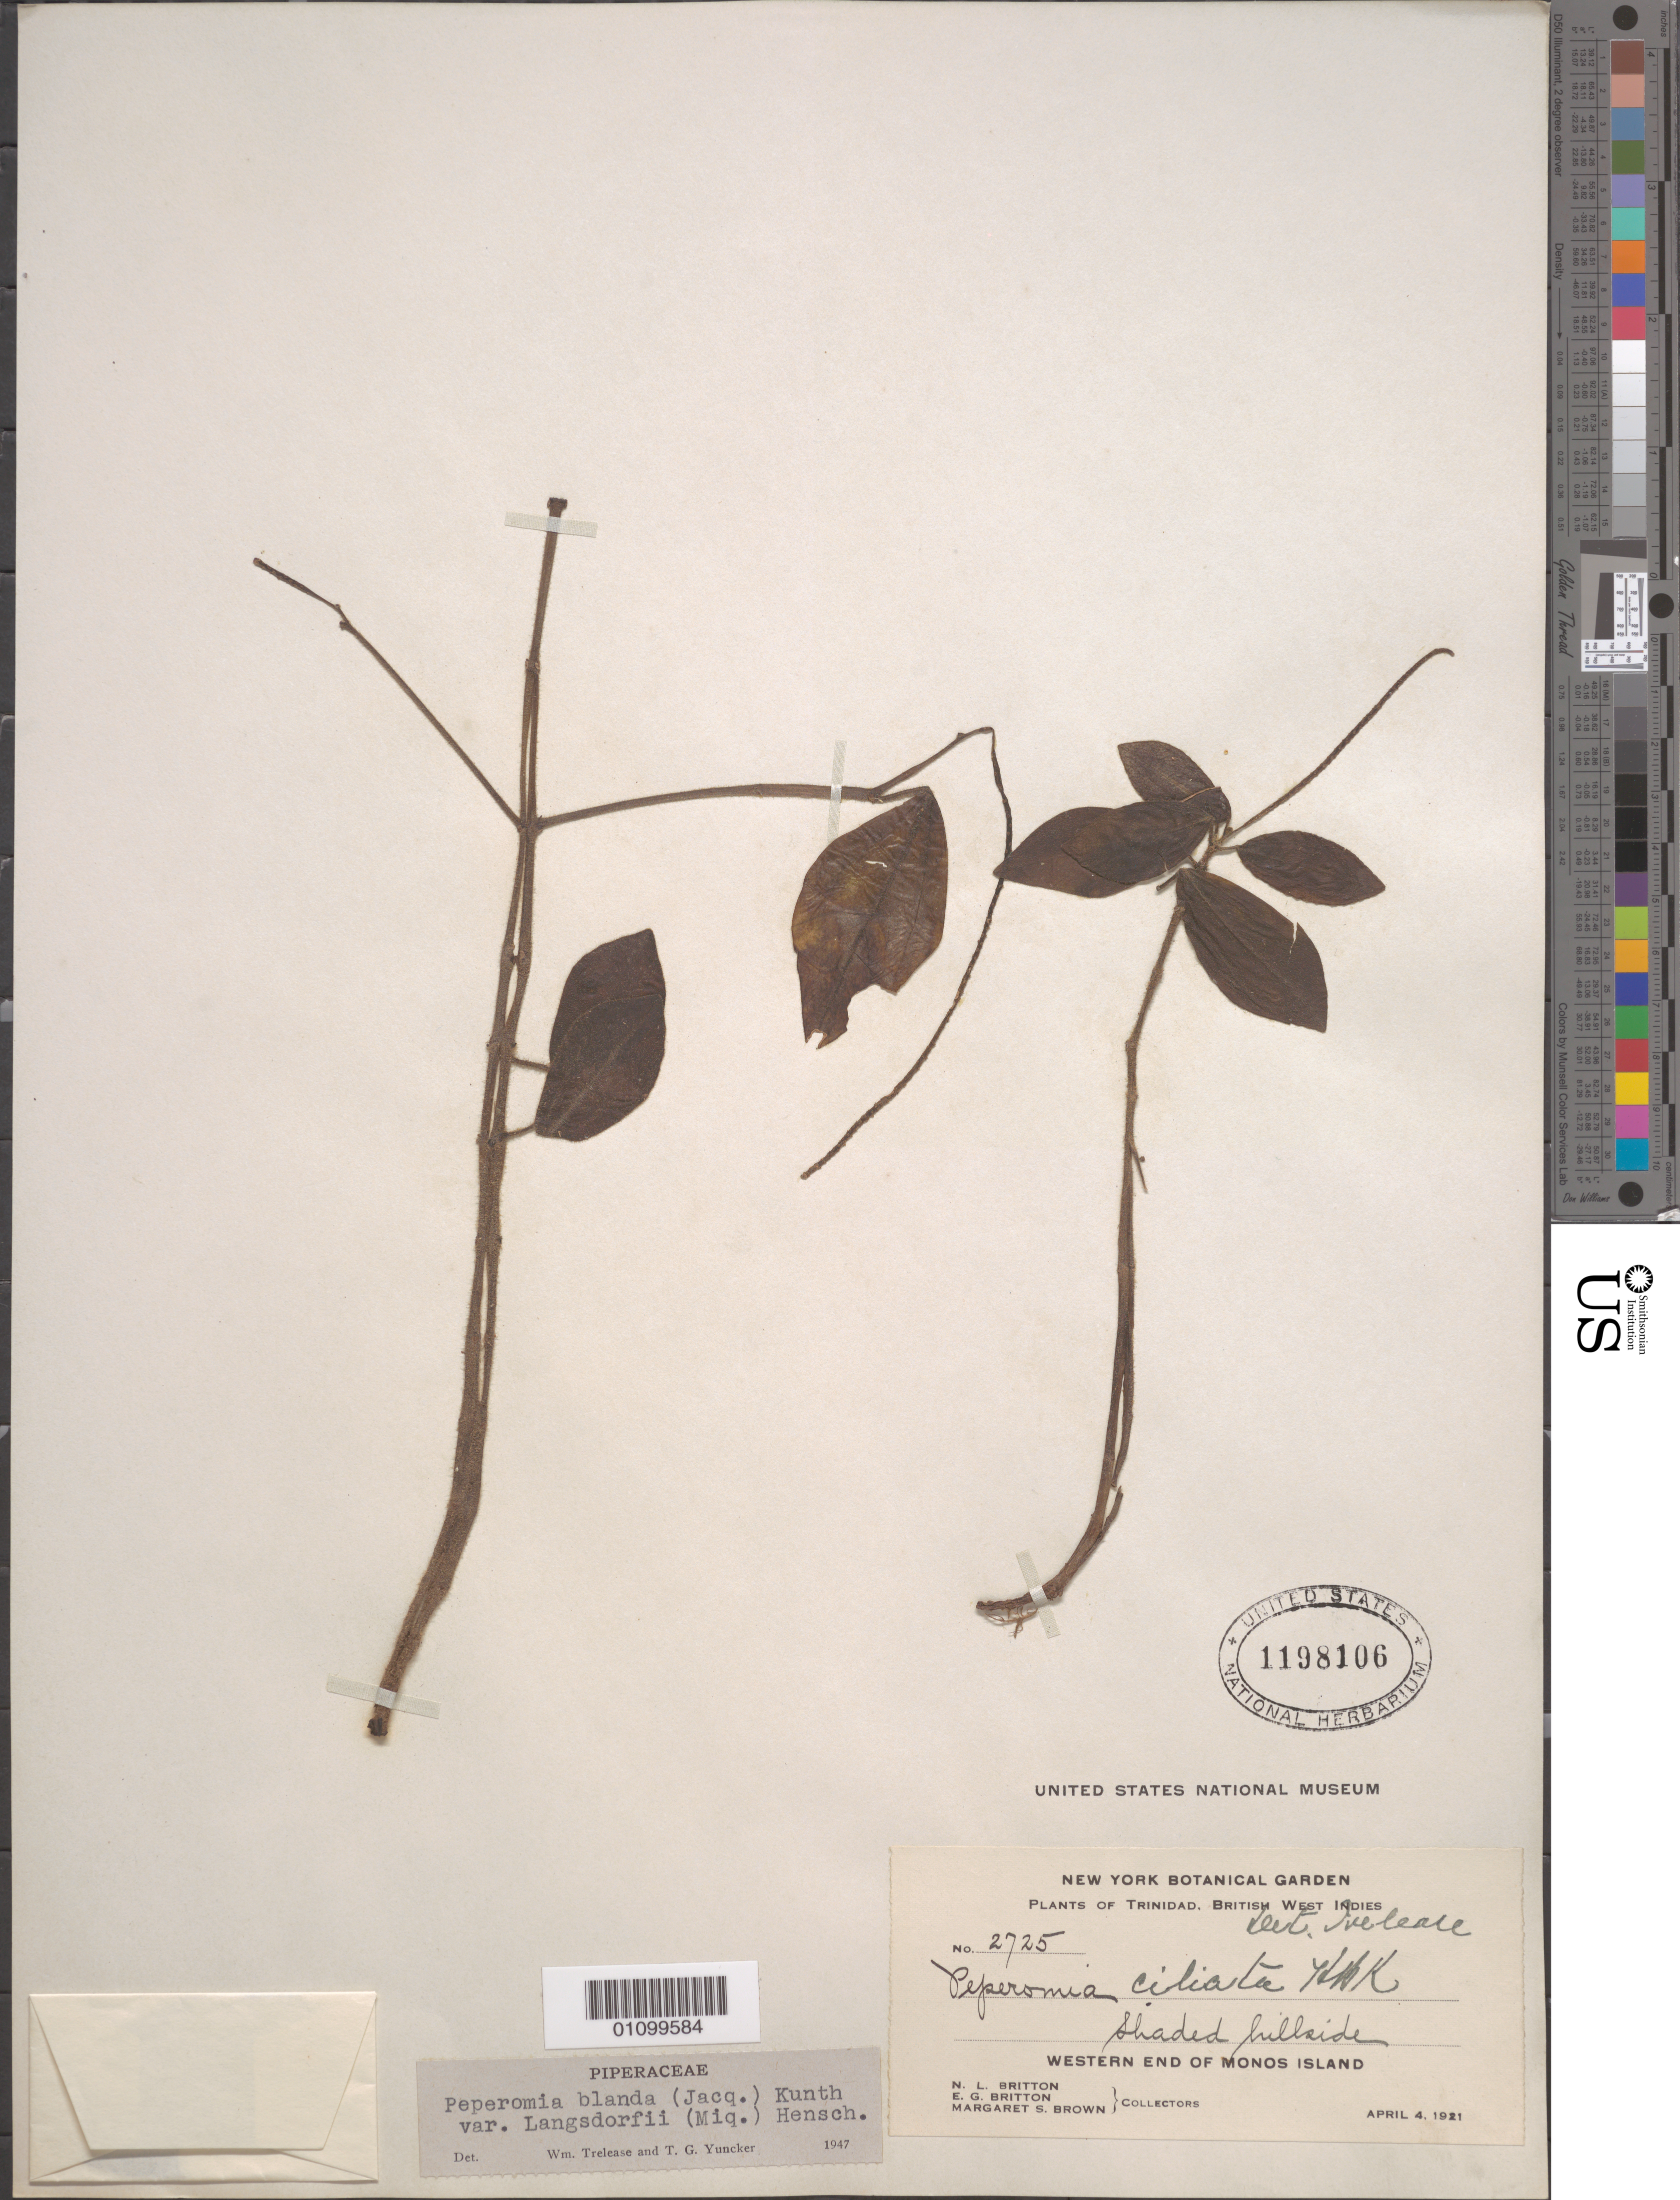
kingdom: Plantae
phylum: Tracheophyta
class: Magnoliopsida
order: Piperales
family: Piperaceae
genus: Peperomia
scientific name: Peperomia blanda var. langsdorffii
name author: (Miq.) Hensch.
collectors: N. Britton, E. G. Britton & M. S. Brown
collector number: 2725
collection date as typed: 04 Apr 1921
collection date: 1921-04-04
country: Trinidad and Tobago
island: Trinidad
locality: W End of Monos Island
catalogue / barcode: US 1198106